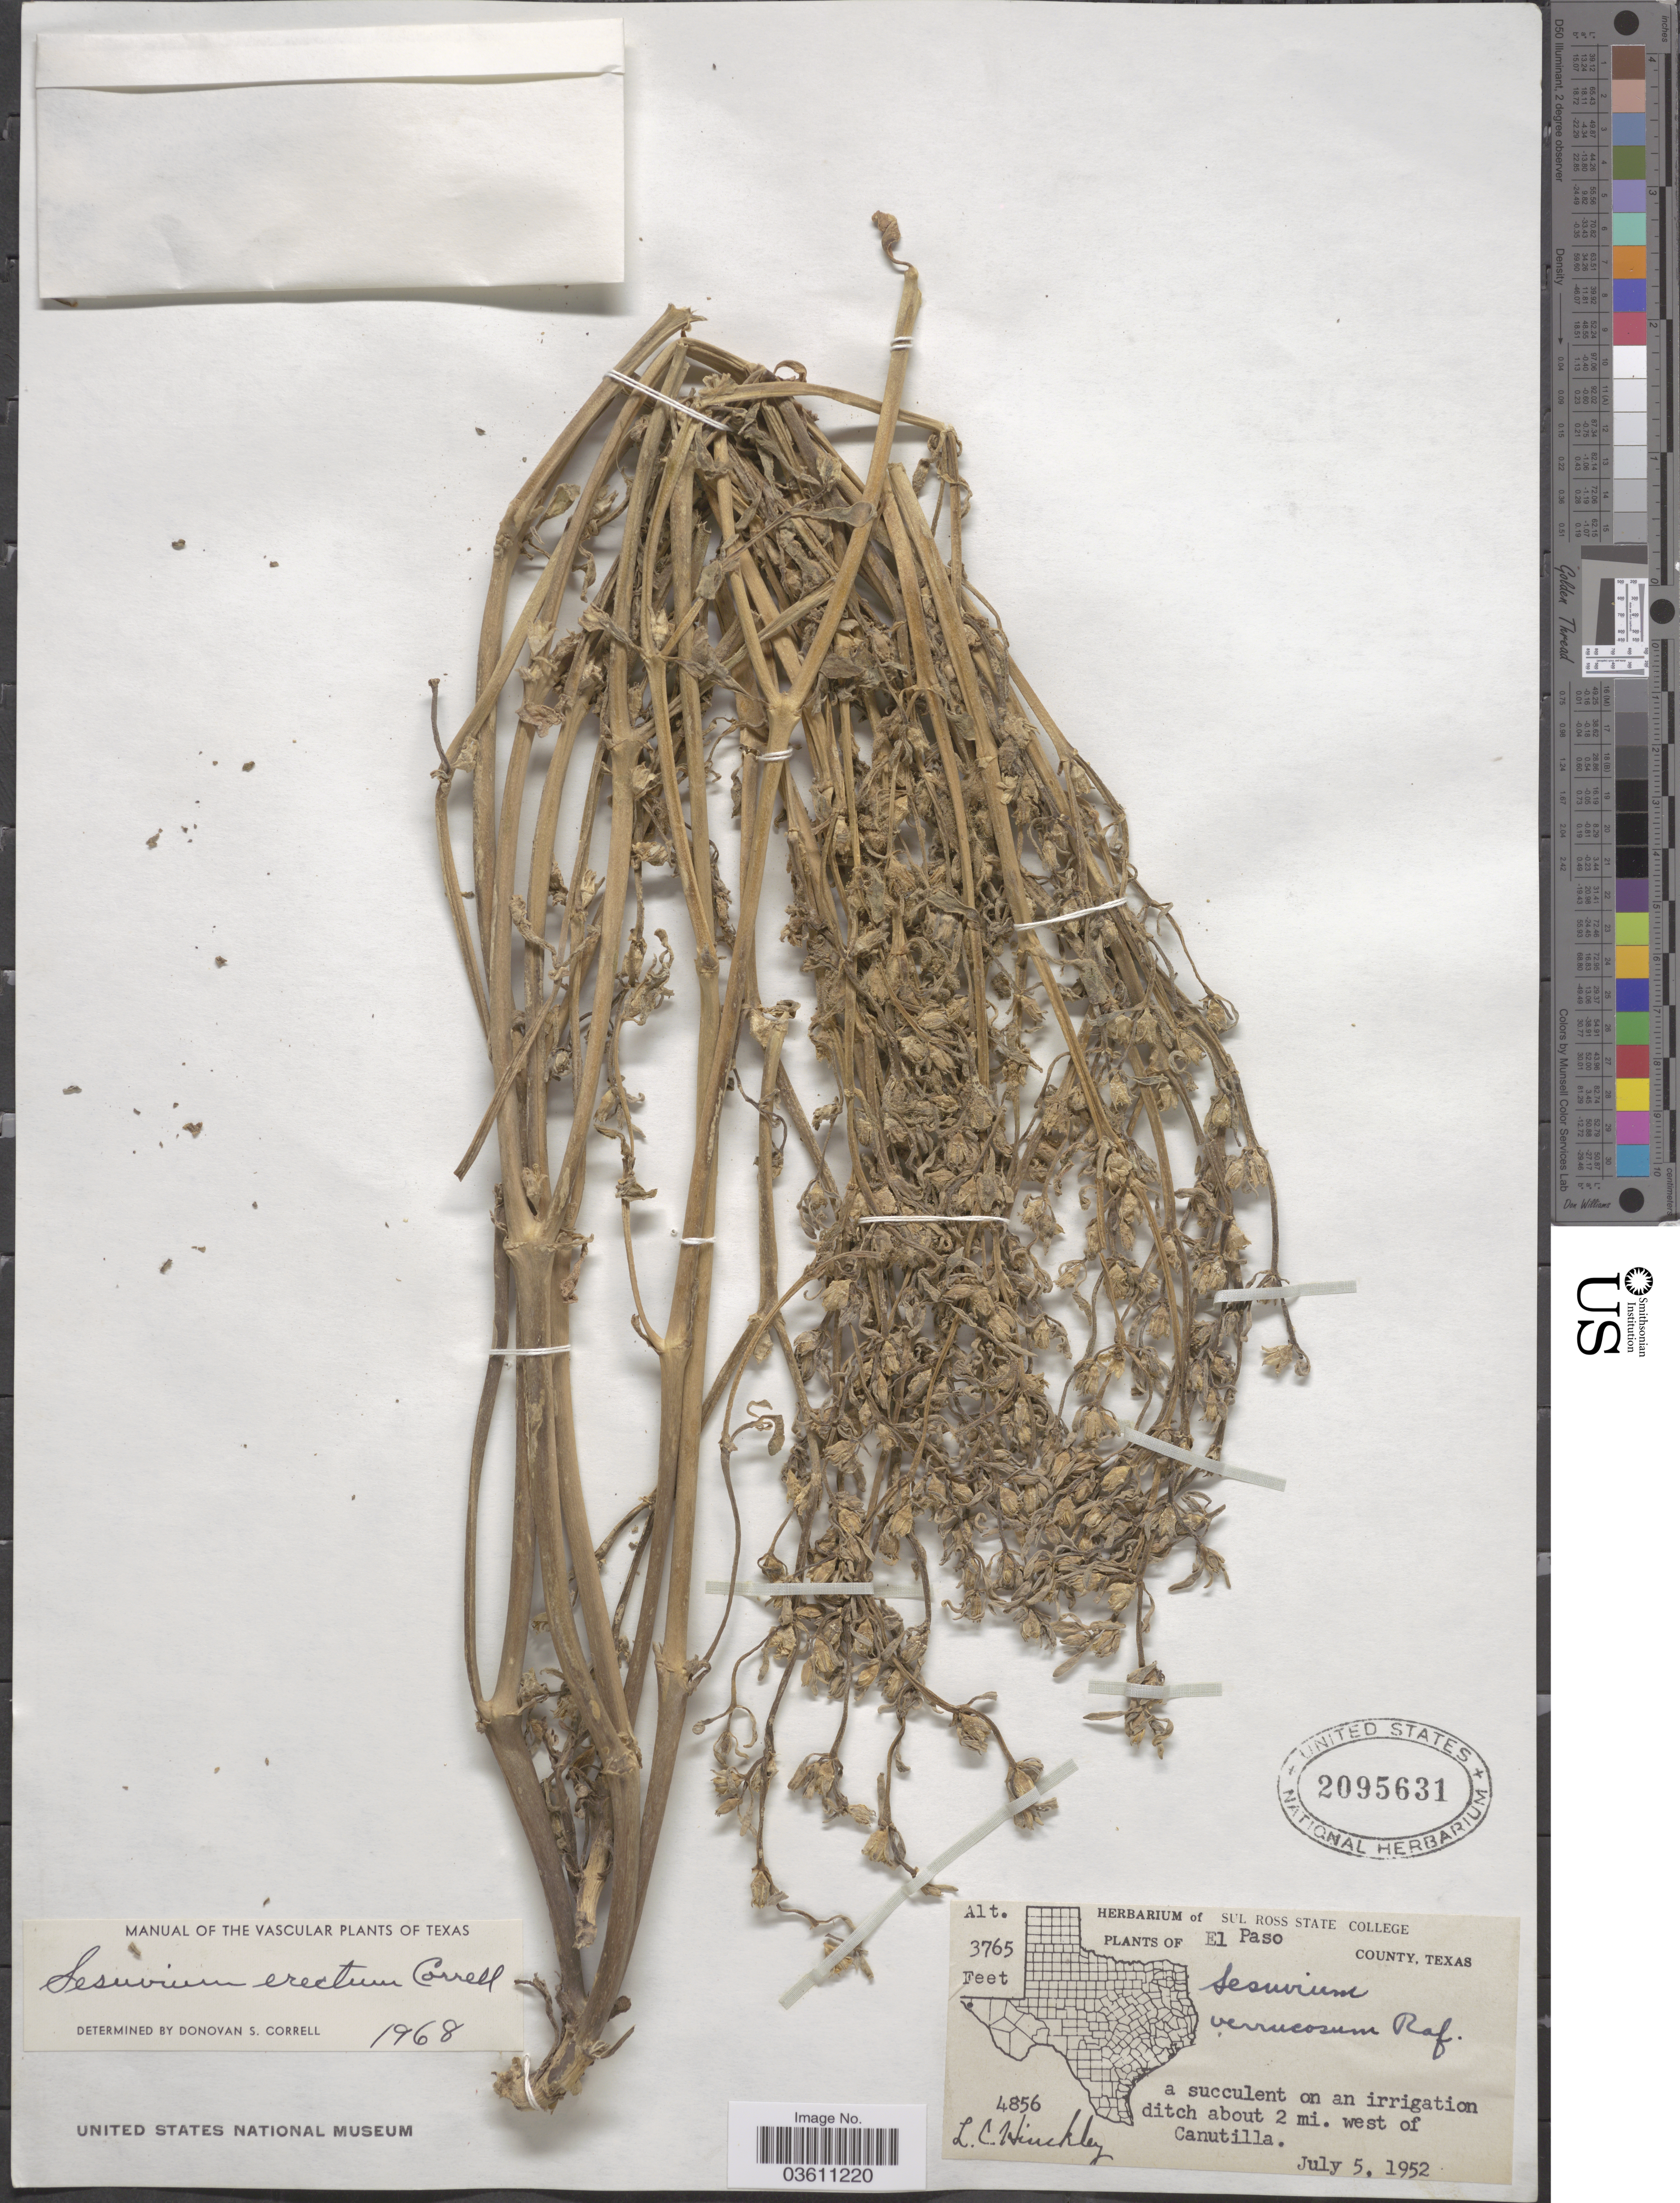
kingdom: Plantae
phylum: Tracheophyta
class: Magnoliopsida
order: Caryophyllales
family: Aizoaceae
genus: Sesuvium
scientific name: Sesuvium revolutifolium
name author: Ortega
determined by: Strong, Mark T., (BOT), Smithsonian Institution - National Museum of Natural History (UNITED STATES)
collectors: L. Hinckley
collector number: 4856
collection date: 1952-07-05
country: United States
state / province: Texas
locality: El Paso County. About 2 mi. west of Canutilla.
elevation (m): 1148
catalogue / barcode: US 2095631